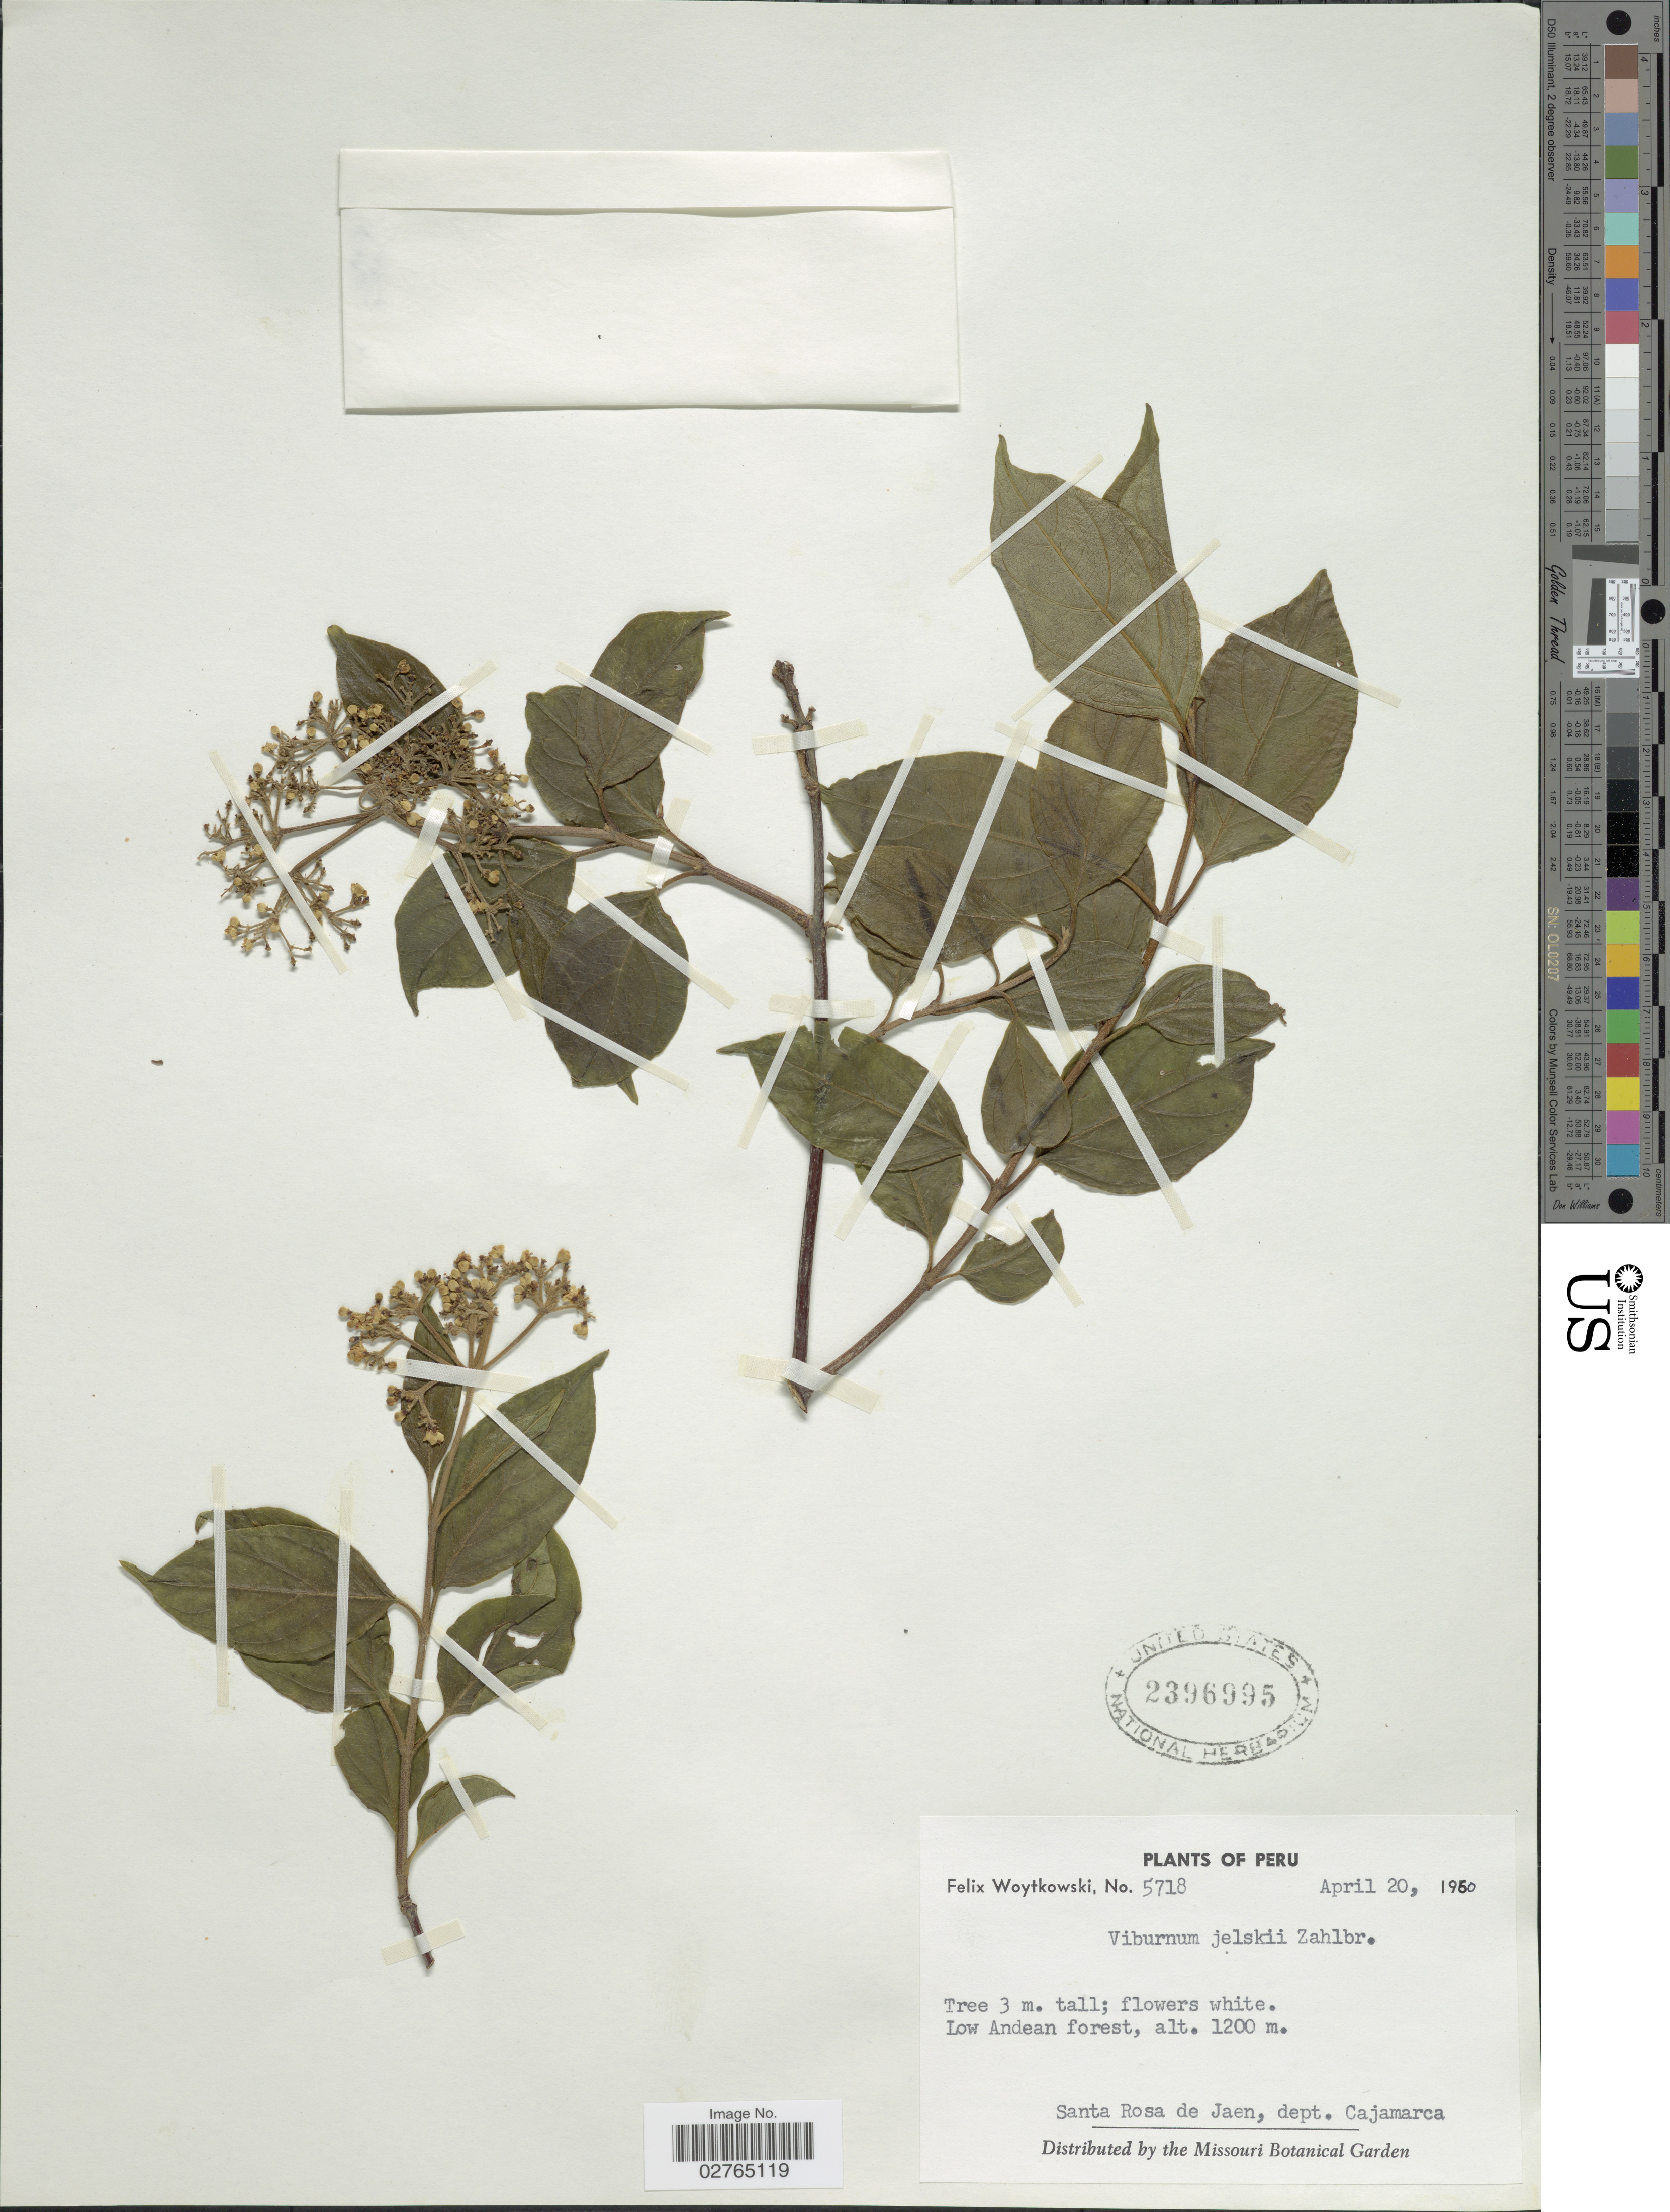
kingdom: Plantae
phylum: Tracheophyta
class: Magnoliopsida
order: Dipsacales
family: Viburnaceae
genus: Viburnum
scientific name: Viburnum jelskii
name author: Zahlbr.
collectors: F. Woytkowski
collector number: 5718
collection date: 1960-04-20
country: Peru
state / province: Cajamarca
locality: Santa Rosa de Jaen, dept. Cajamarca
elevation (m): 1200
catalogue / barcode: US 2396995